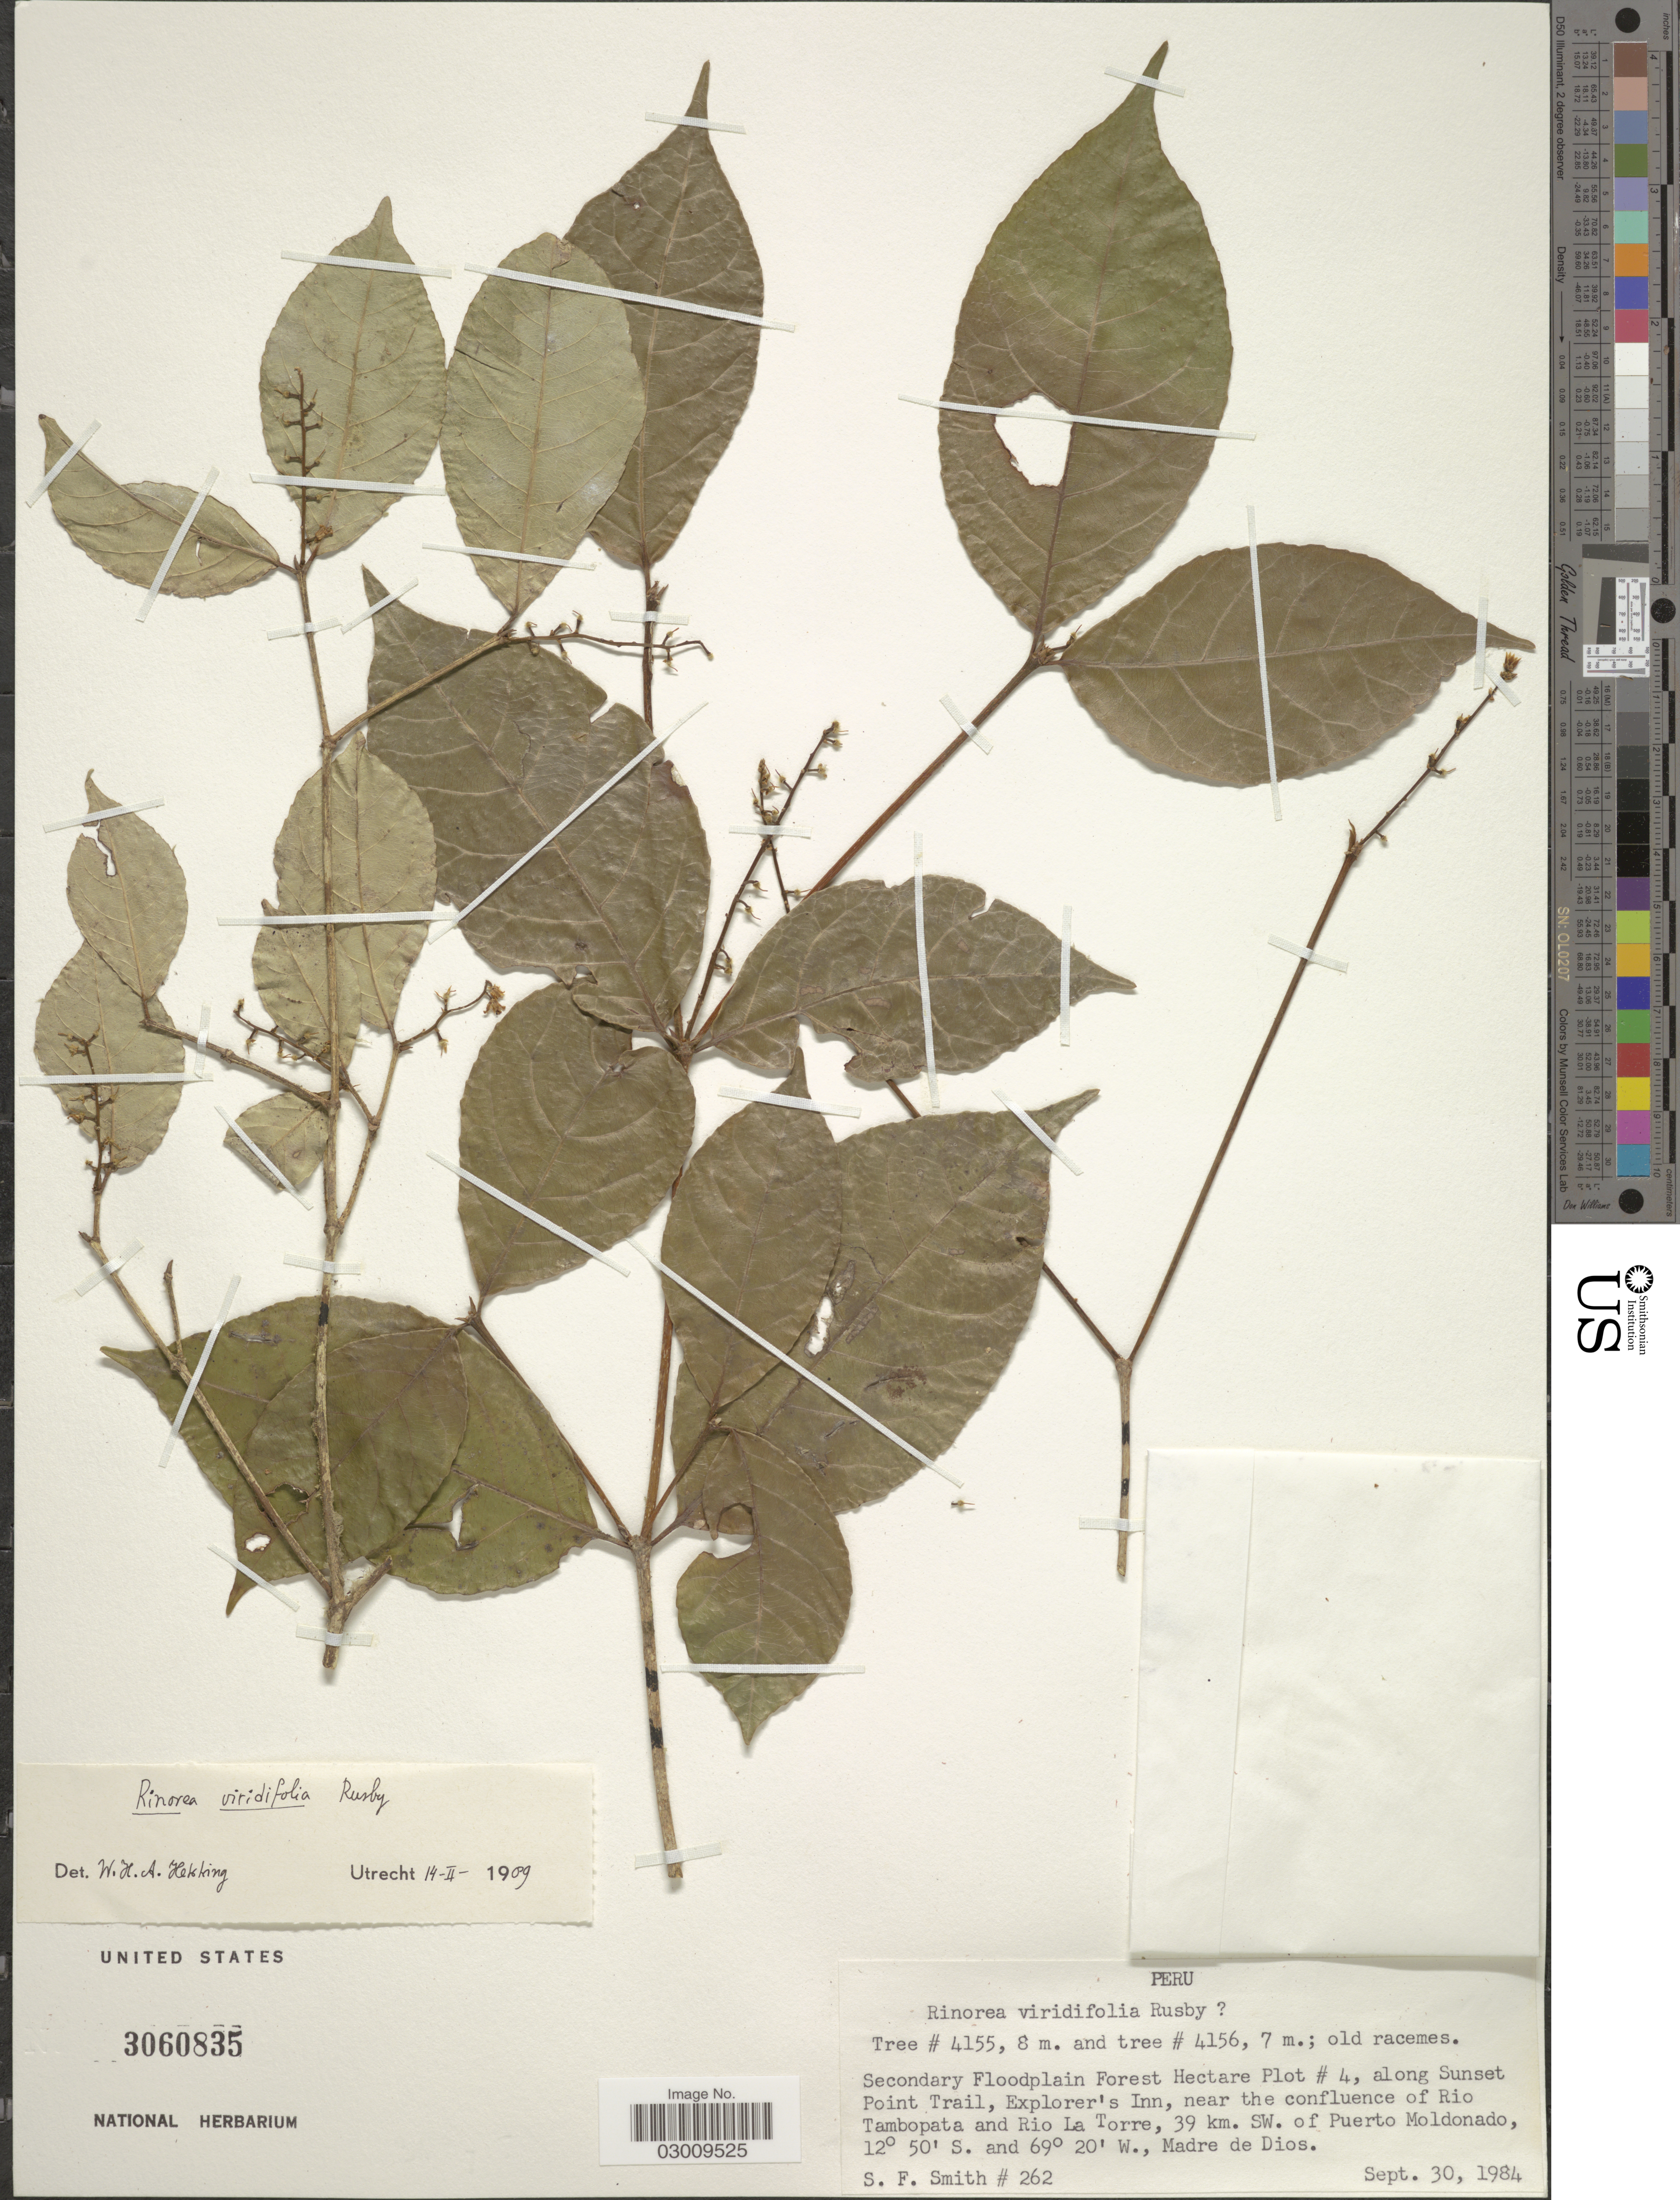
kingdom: Plantae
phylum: Tracheophyta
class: Magnoliopsida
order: Malpighiales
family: Violaceae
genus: Rinorea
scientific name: Rinorea viridifolia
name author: Rusby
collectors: S.F. Smith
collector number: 262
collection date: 1984-09-30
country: Peru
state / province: Madre de Dios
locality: Secondary Floodplain Forest Hectare Plot # 4, along Sunset Point Trail, Explorer's Inn, near the confluence of Rio Tambopata and Rio La Torre, 39 km. SW. of Puerto Moldonado, Madre de Dios.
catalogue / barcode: US 3060835